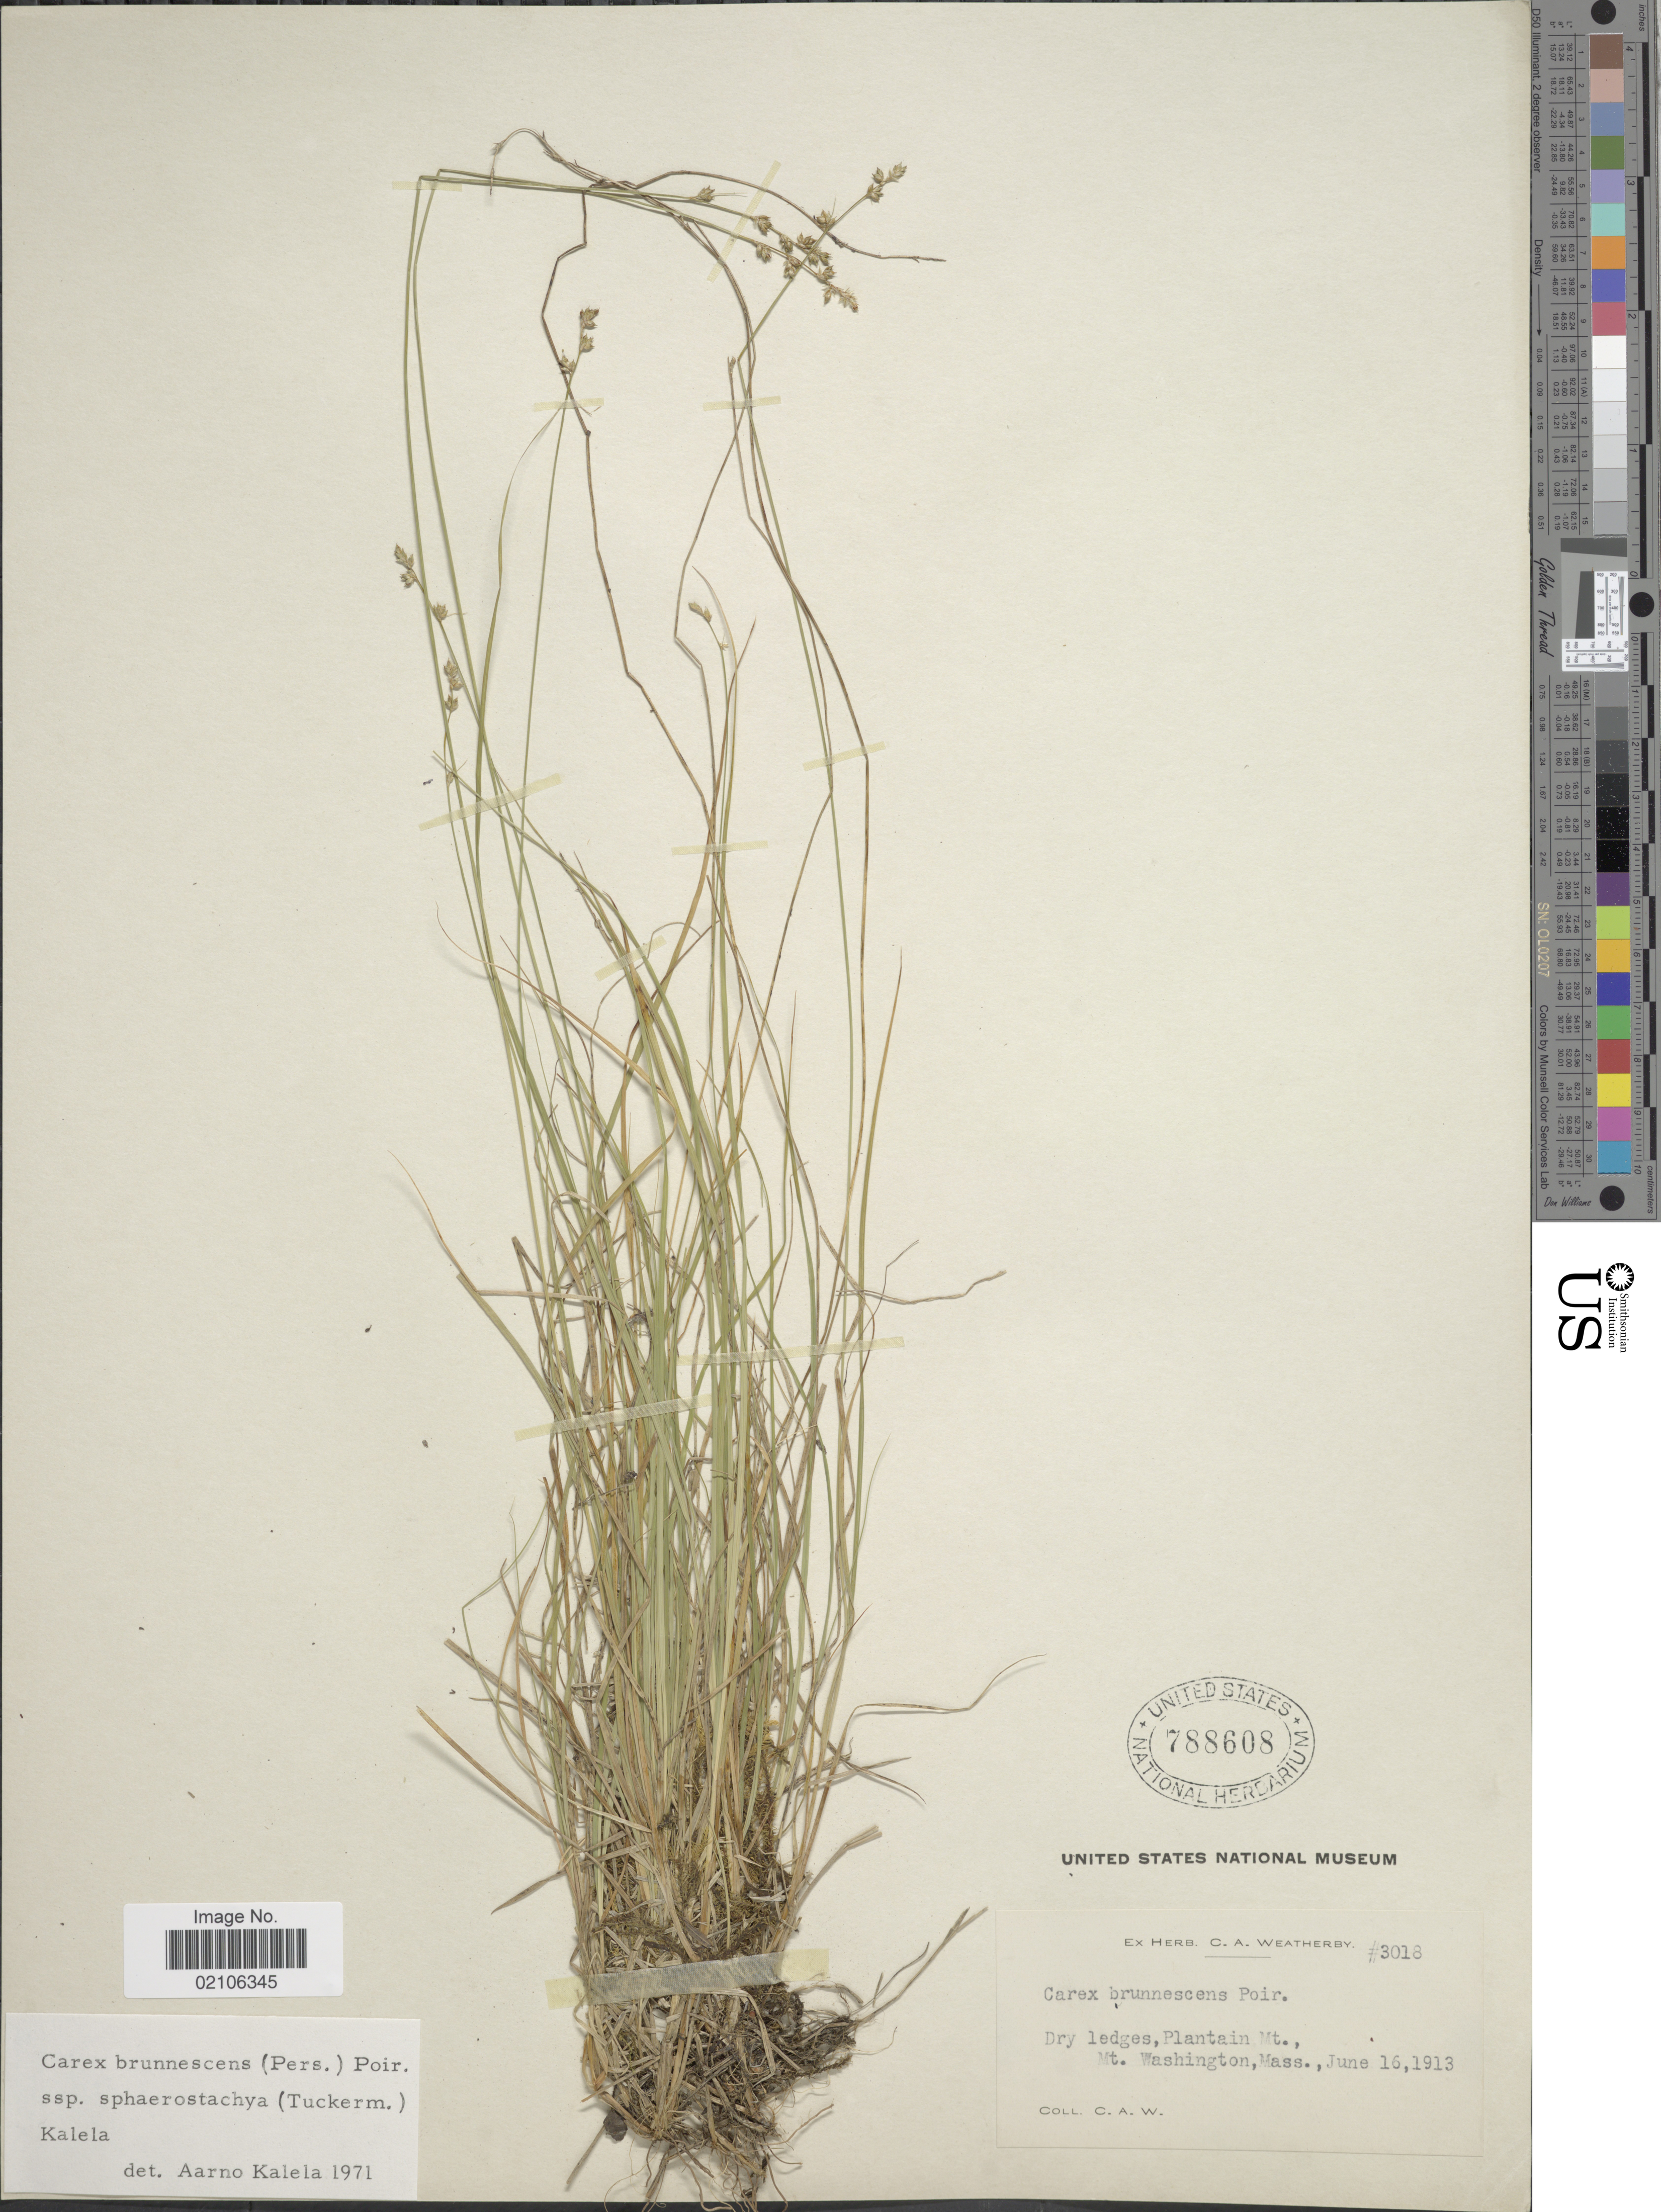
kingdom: Plantae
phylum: Tracheophyta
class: Liliopsida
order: Poales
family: Cyperaceae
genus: Carex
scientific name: Carex brunnescens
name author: (Pers.) Poir.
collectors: C. A. Weatherby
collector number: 3018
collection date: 1913-06-16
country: United States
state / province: Massachusetts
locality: Plantain Mt., Mt. Washington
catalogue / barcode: US 788608